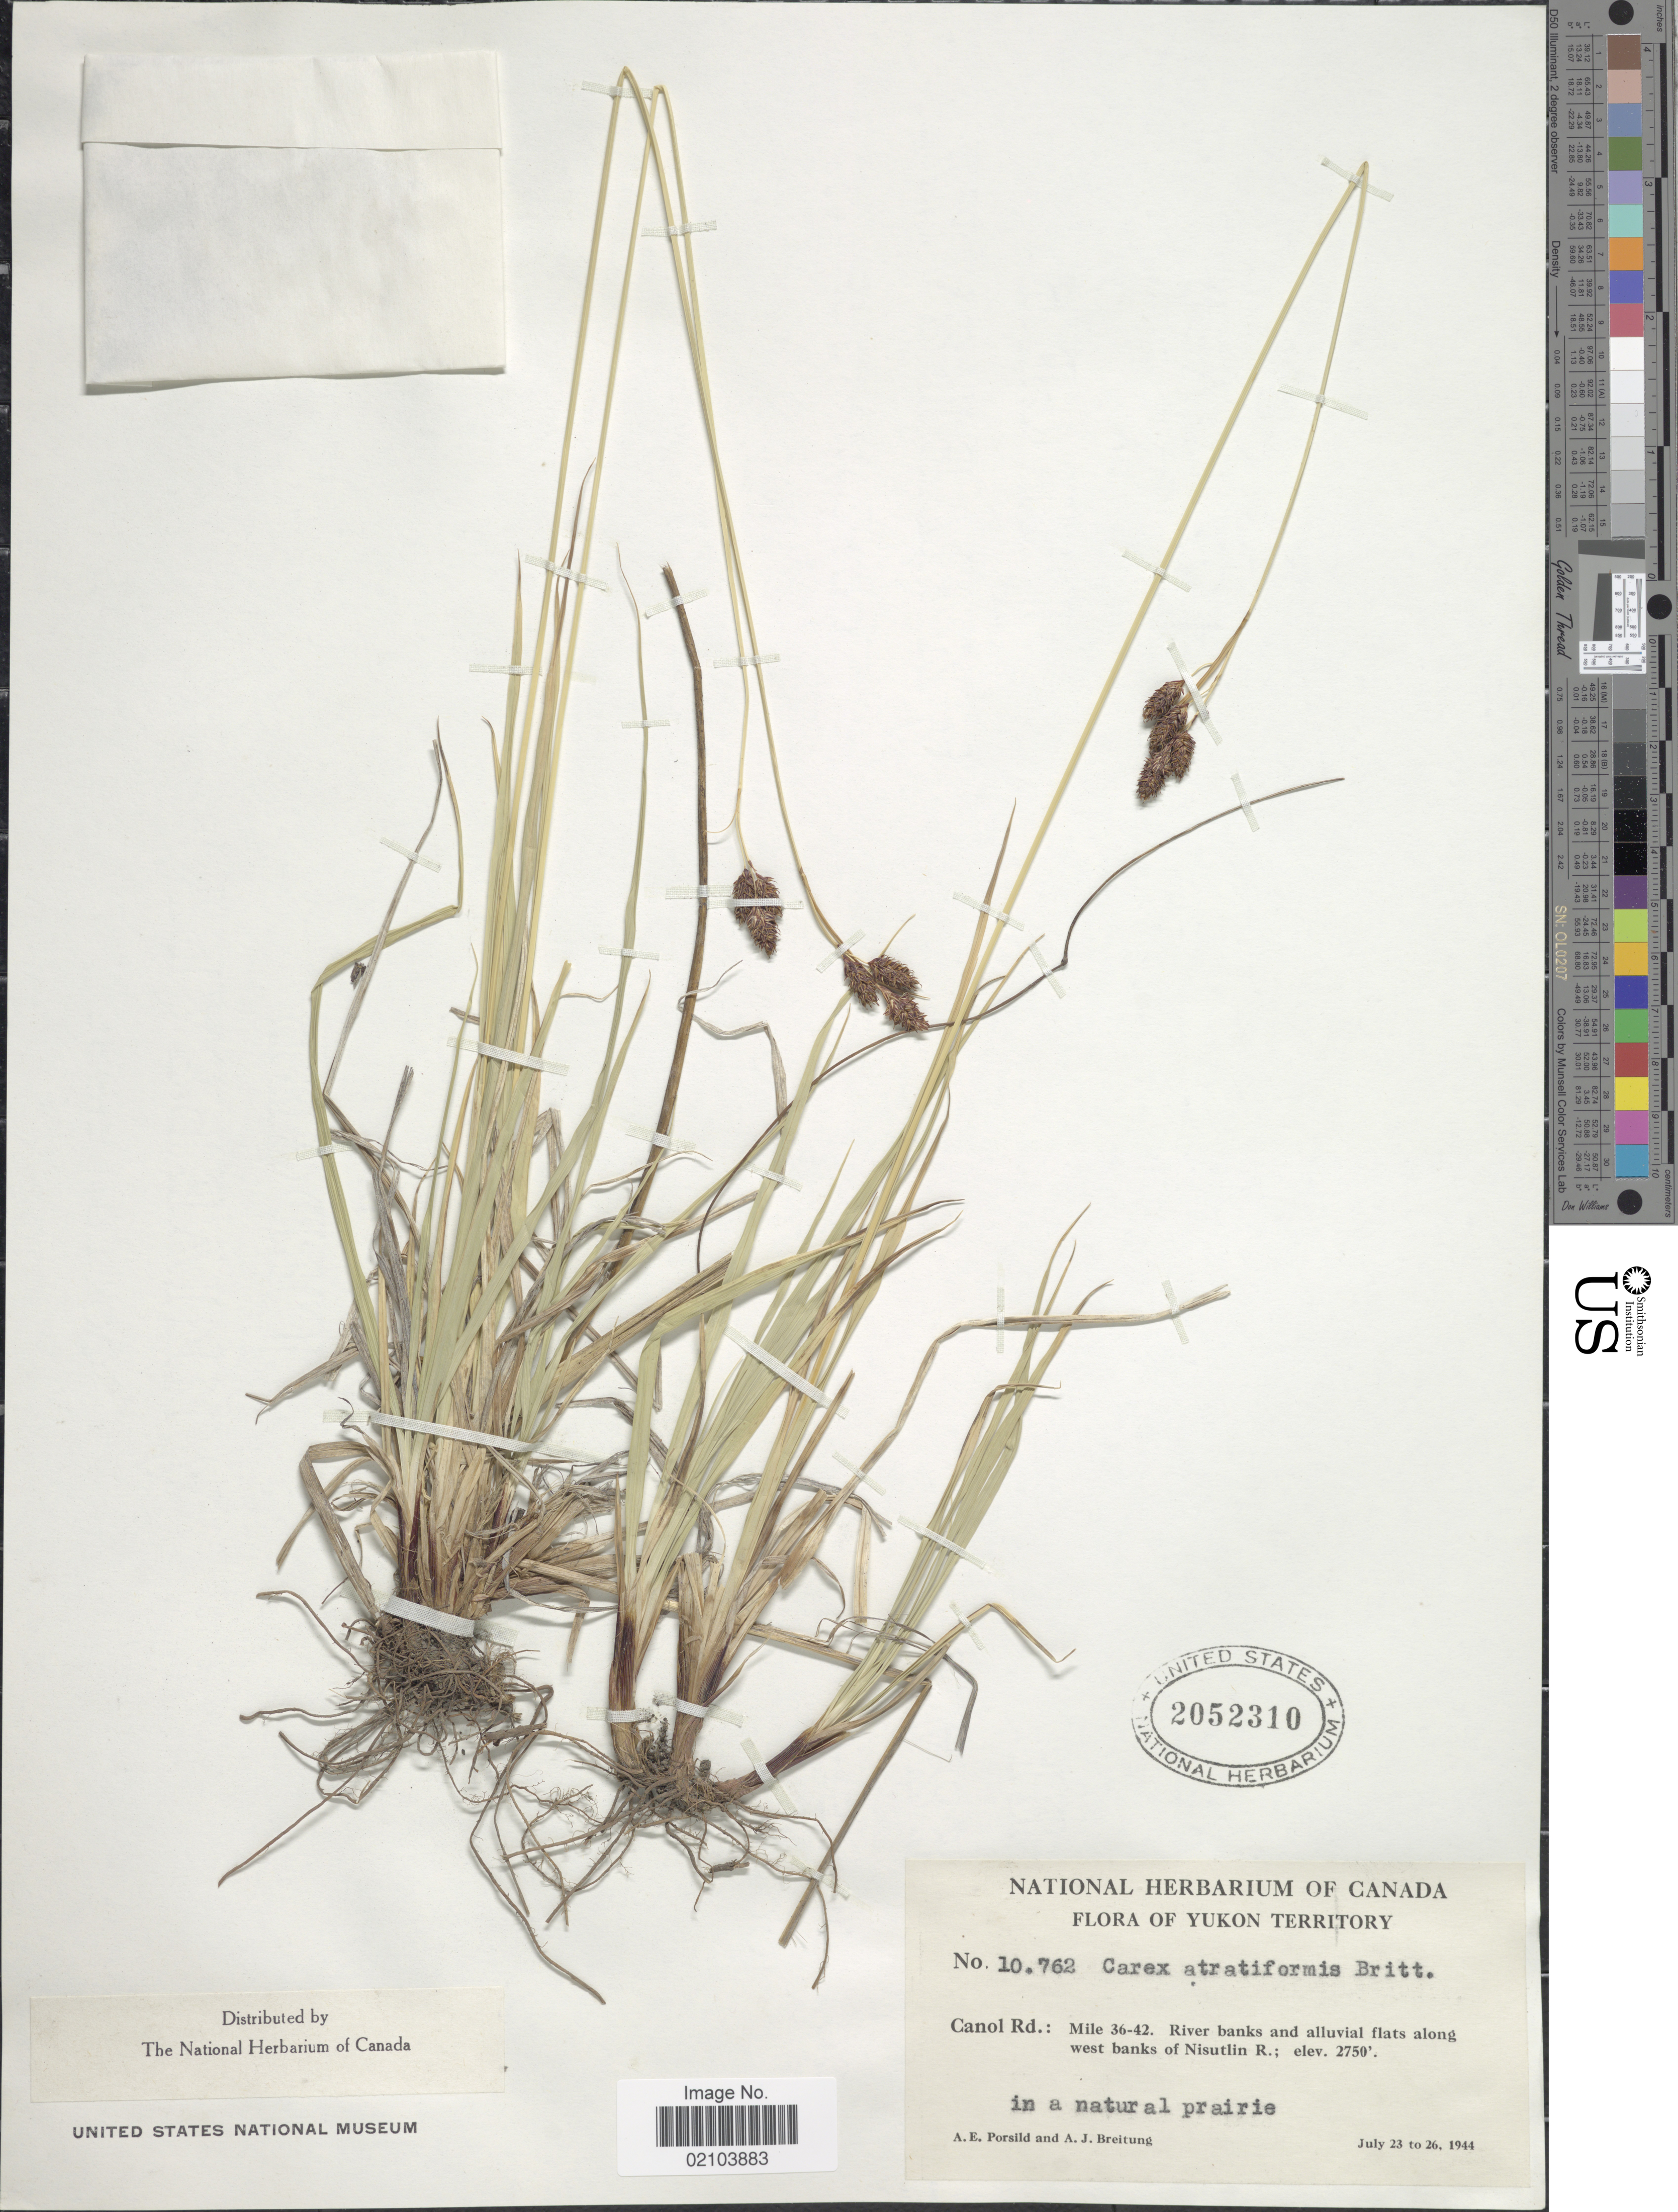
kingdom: Plantae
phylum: Tracheophyta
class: Liliopsida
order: Poales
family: Cyperaceae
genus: Carex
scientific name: Carex atrata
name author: L.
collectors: A. E. Porsild & A. Breitung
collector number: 10762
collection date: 1944-07-23/1944-07-26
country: Canada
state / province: Yukon Territory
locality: Canol Rd.: Mile 36-42. along west banks of Nisutlin R.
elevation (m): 838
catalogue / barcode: US 2052310